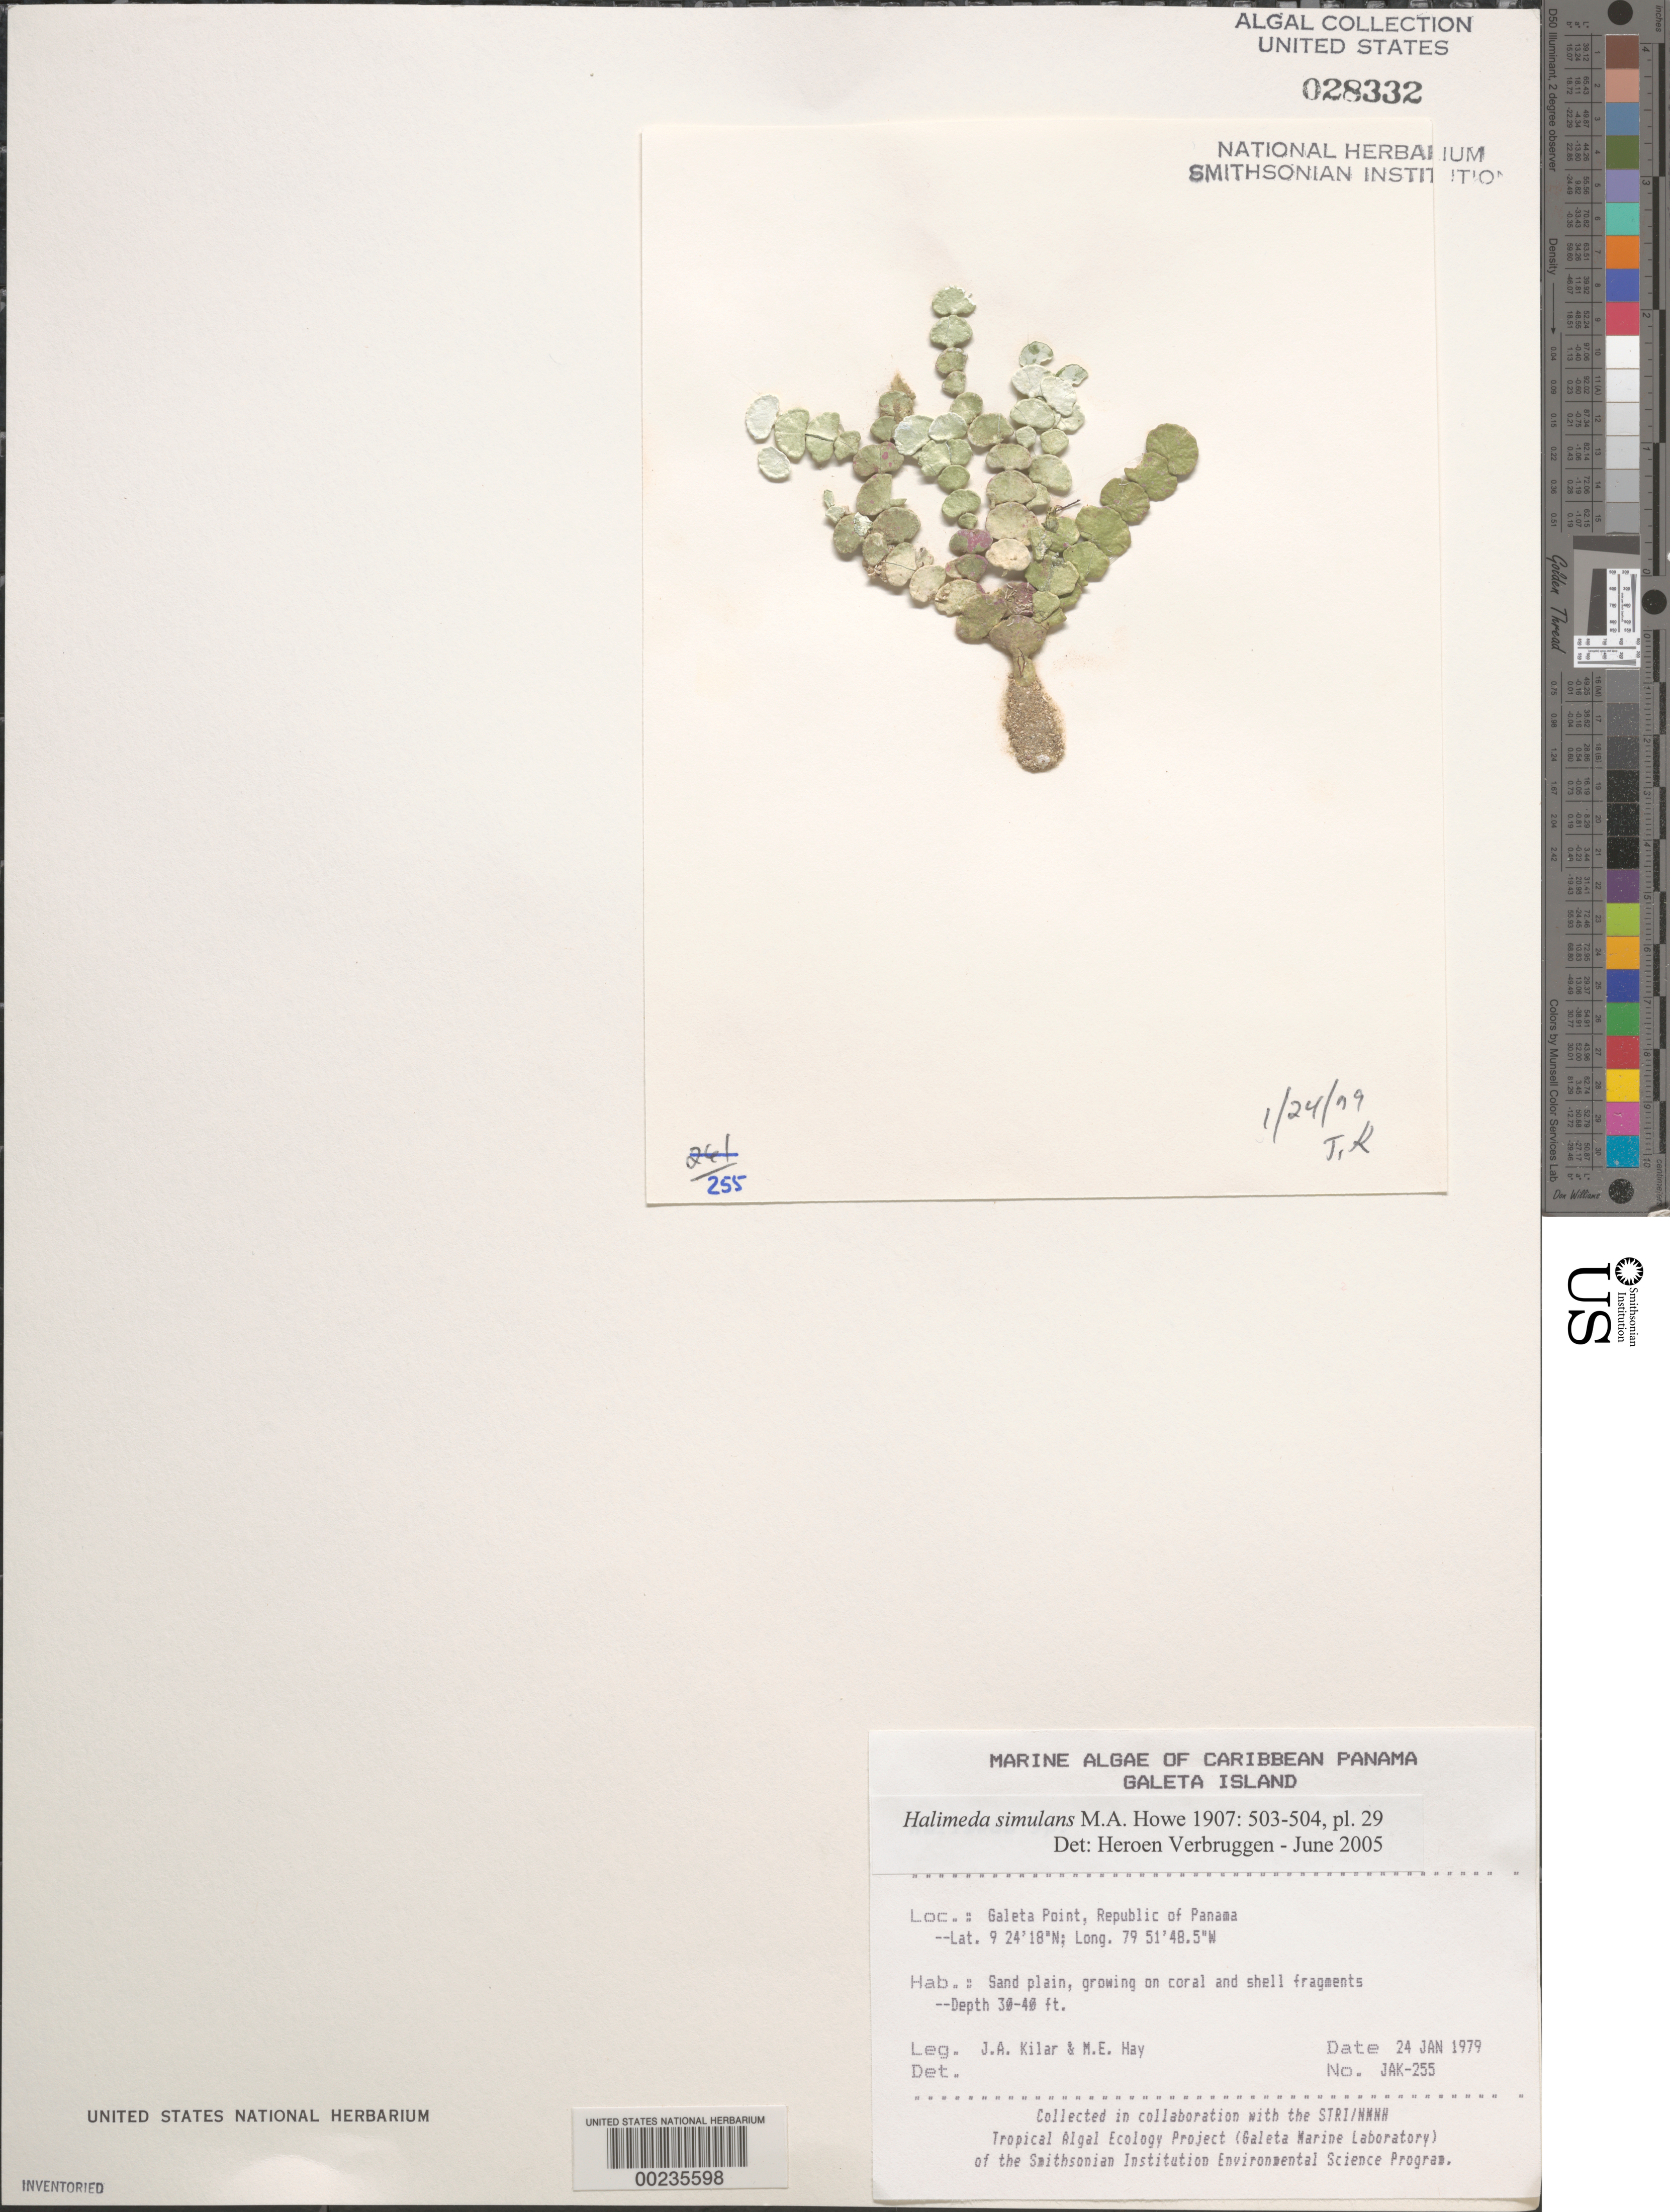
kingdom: Plantae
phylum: Chlorophyta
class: Ulvophyceae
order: Bryopsidales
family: Halimedaceae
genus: Halimeda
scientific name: Halimeda simulans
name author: M. Howe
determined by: Verbruggen, H.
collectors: J. A. Kilar & M. E. Hay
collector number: JAK-255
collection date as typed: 24 Jan 1979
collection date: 1979-01-24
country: Panama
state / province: Colón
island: Galeta Island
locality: Galeta Point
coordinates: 9 24' 18" N, 79 51' 48.5" W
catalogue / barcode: US 28332